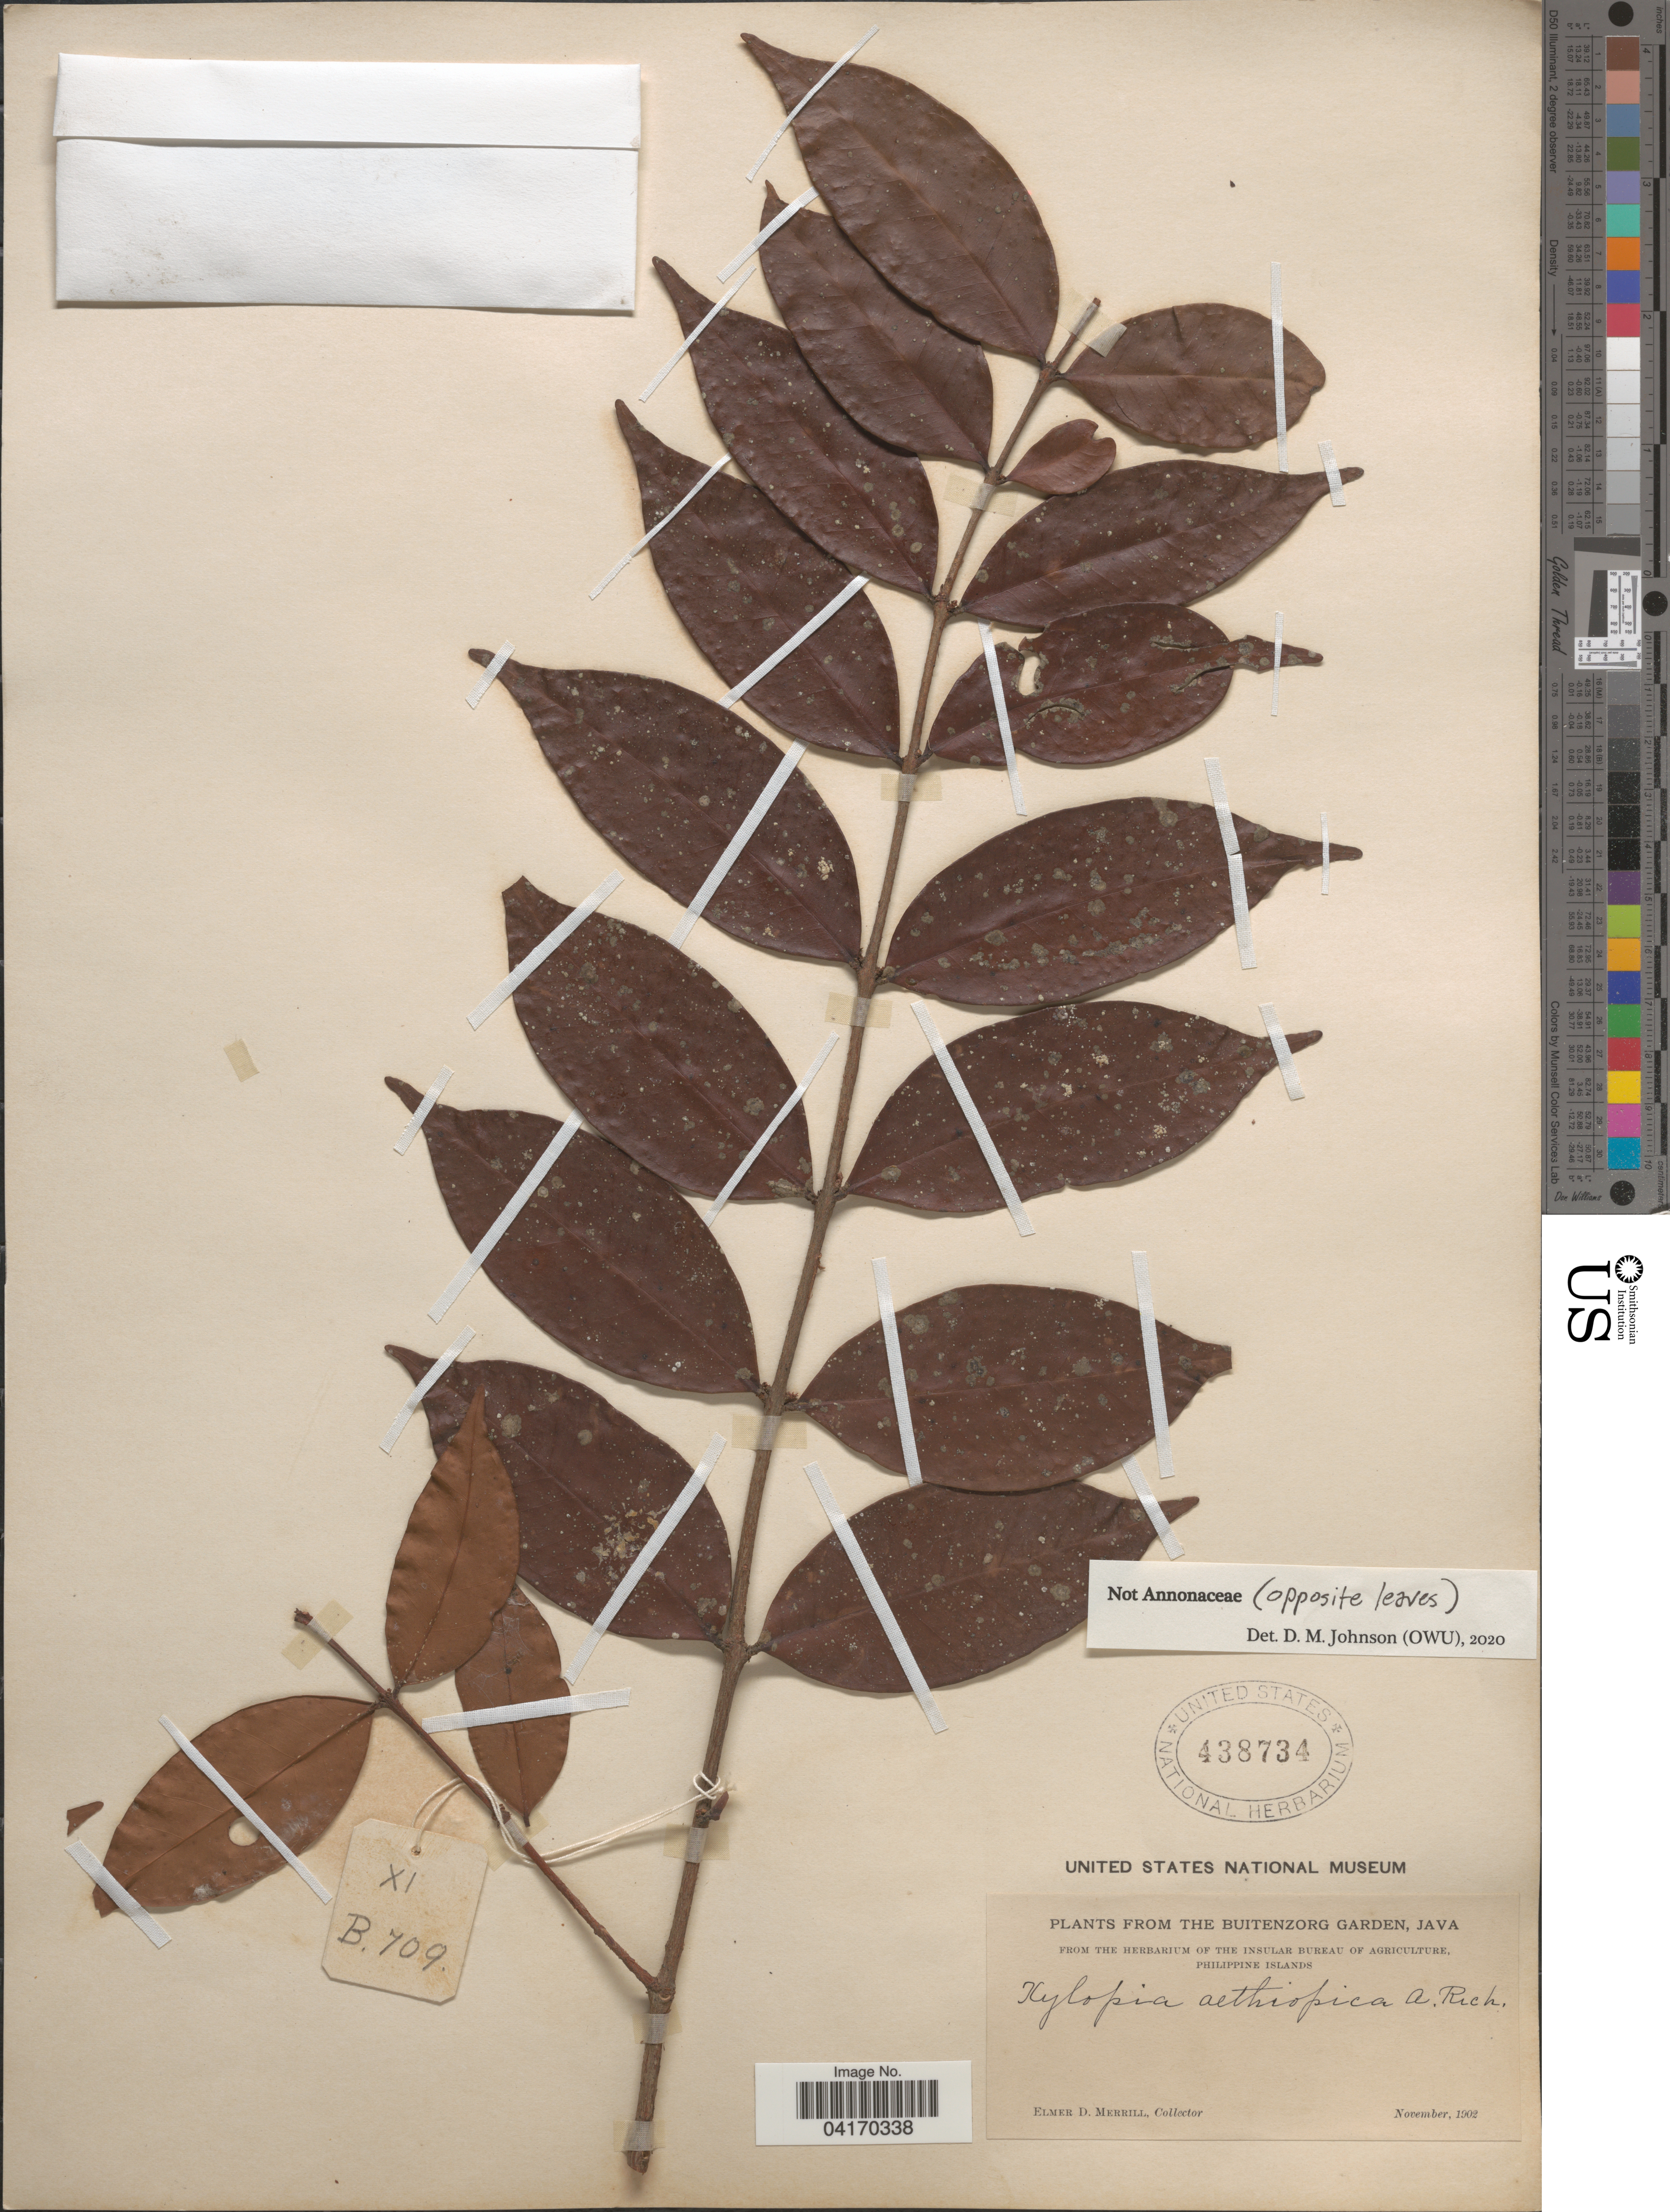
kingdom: Plantae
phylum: Tracheophyta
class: Magnoliopsida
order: Magnoliales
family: Annonaceae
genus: Xylopia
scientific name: Xylopia aethiopica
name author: (Dunal) A. Rich.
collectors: E. D. Merrill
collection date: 1902-11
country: Indonesia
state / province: Java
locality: The Buitenzorg Garden.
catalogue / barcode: US 438734